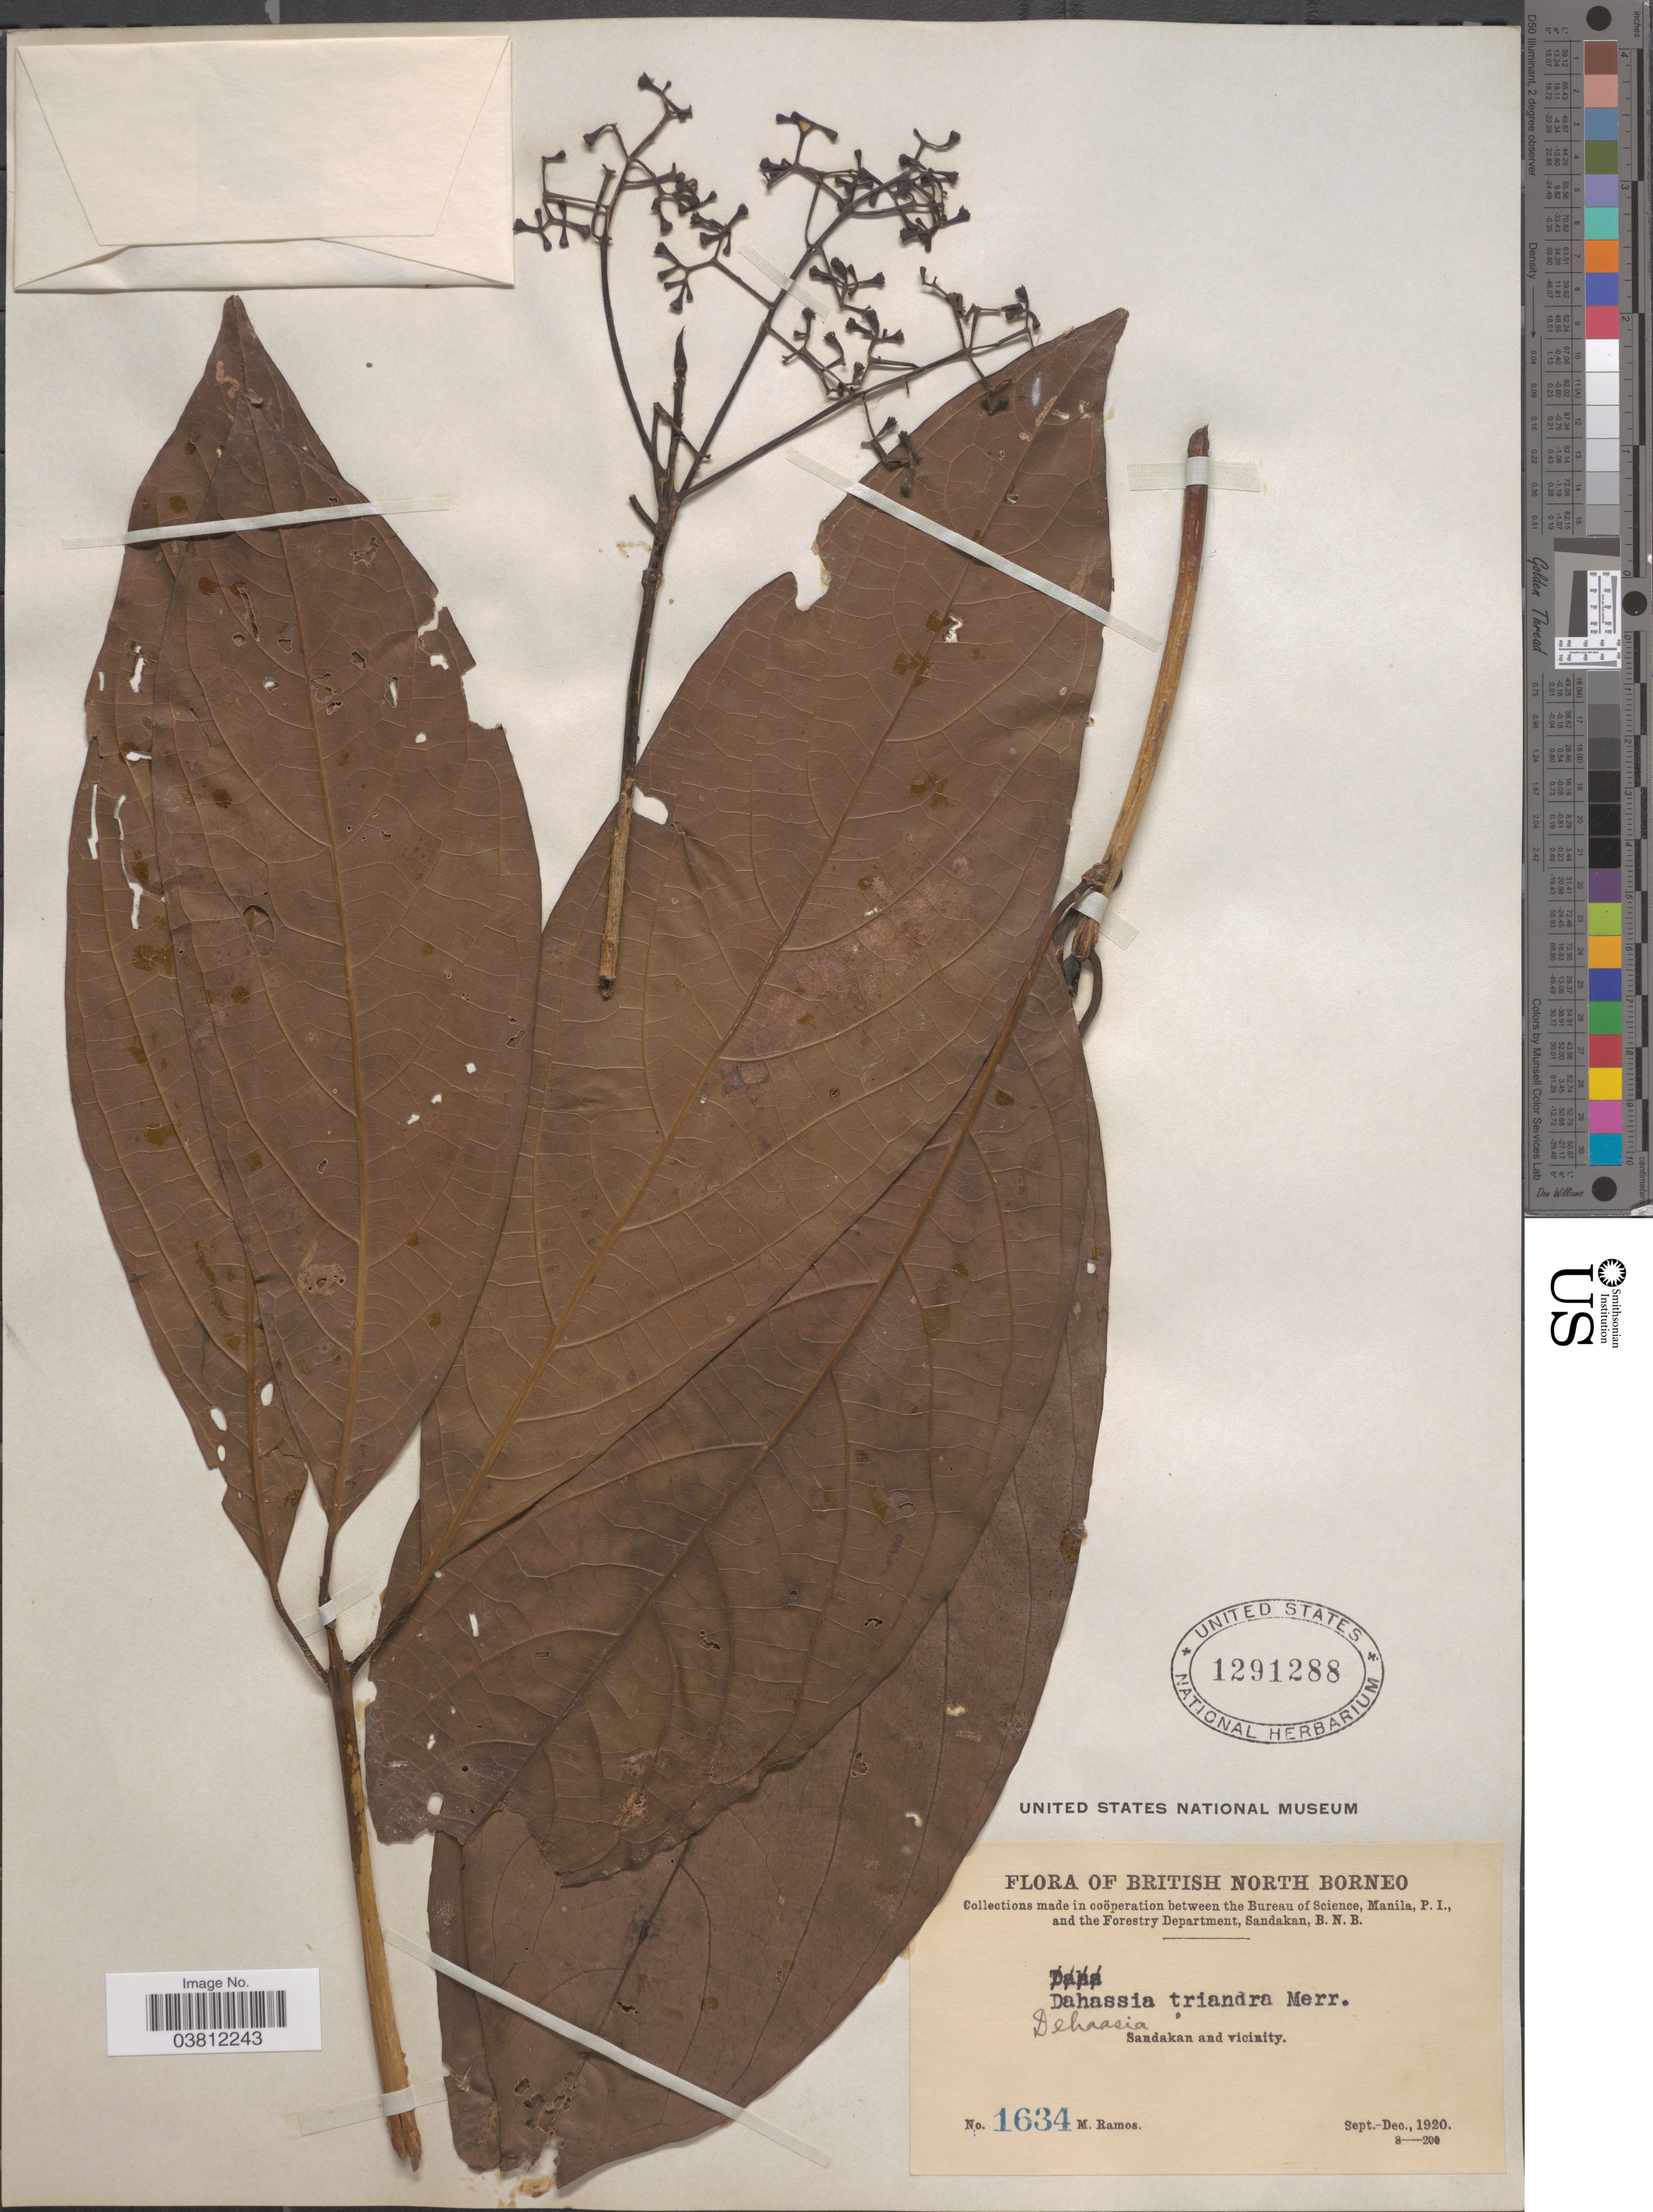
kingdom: Plantae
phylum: Tracheophyta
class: Magnoliopsida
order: Laurales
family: Lauraceae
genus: Dehaasia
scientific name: Dehaasia triandra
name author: Merr.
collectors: M. Ramos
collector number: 1634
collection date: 1920-09/1920-12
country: Malaysia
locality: British North Borneo. Sandakan and vicinity.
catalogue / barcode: US 1291288